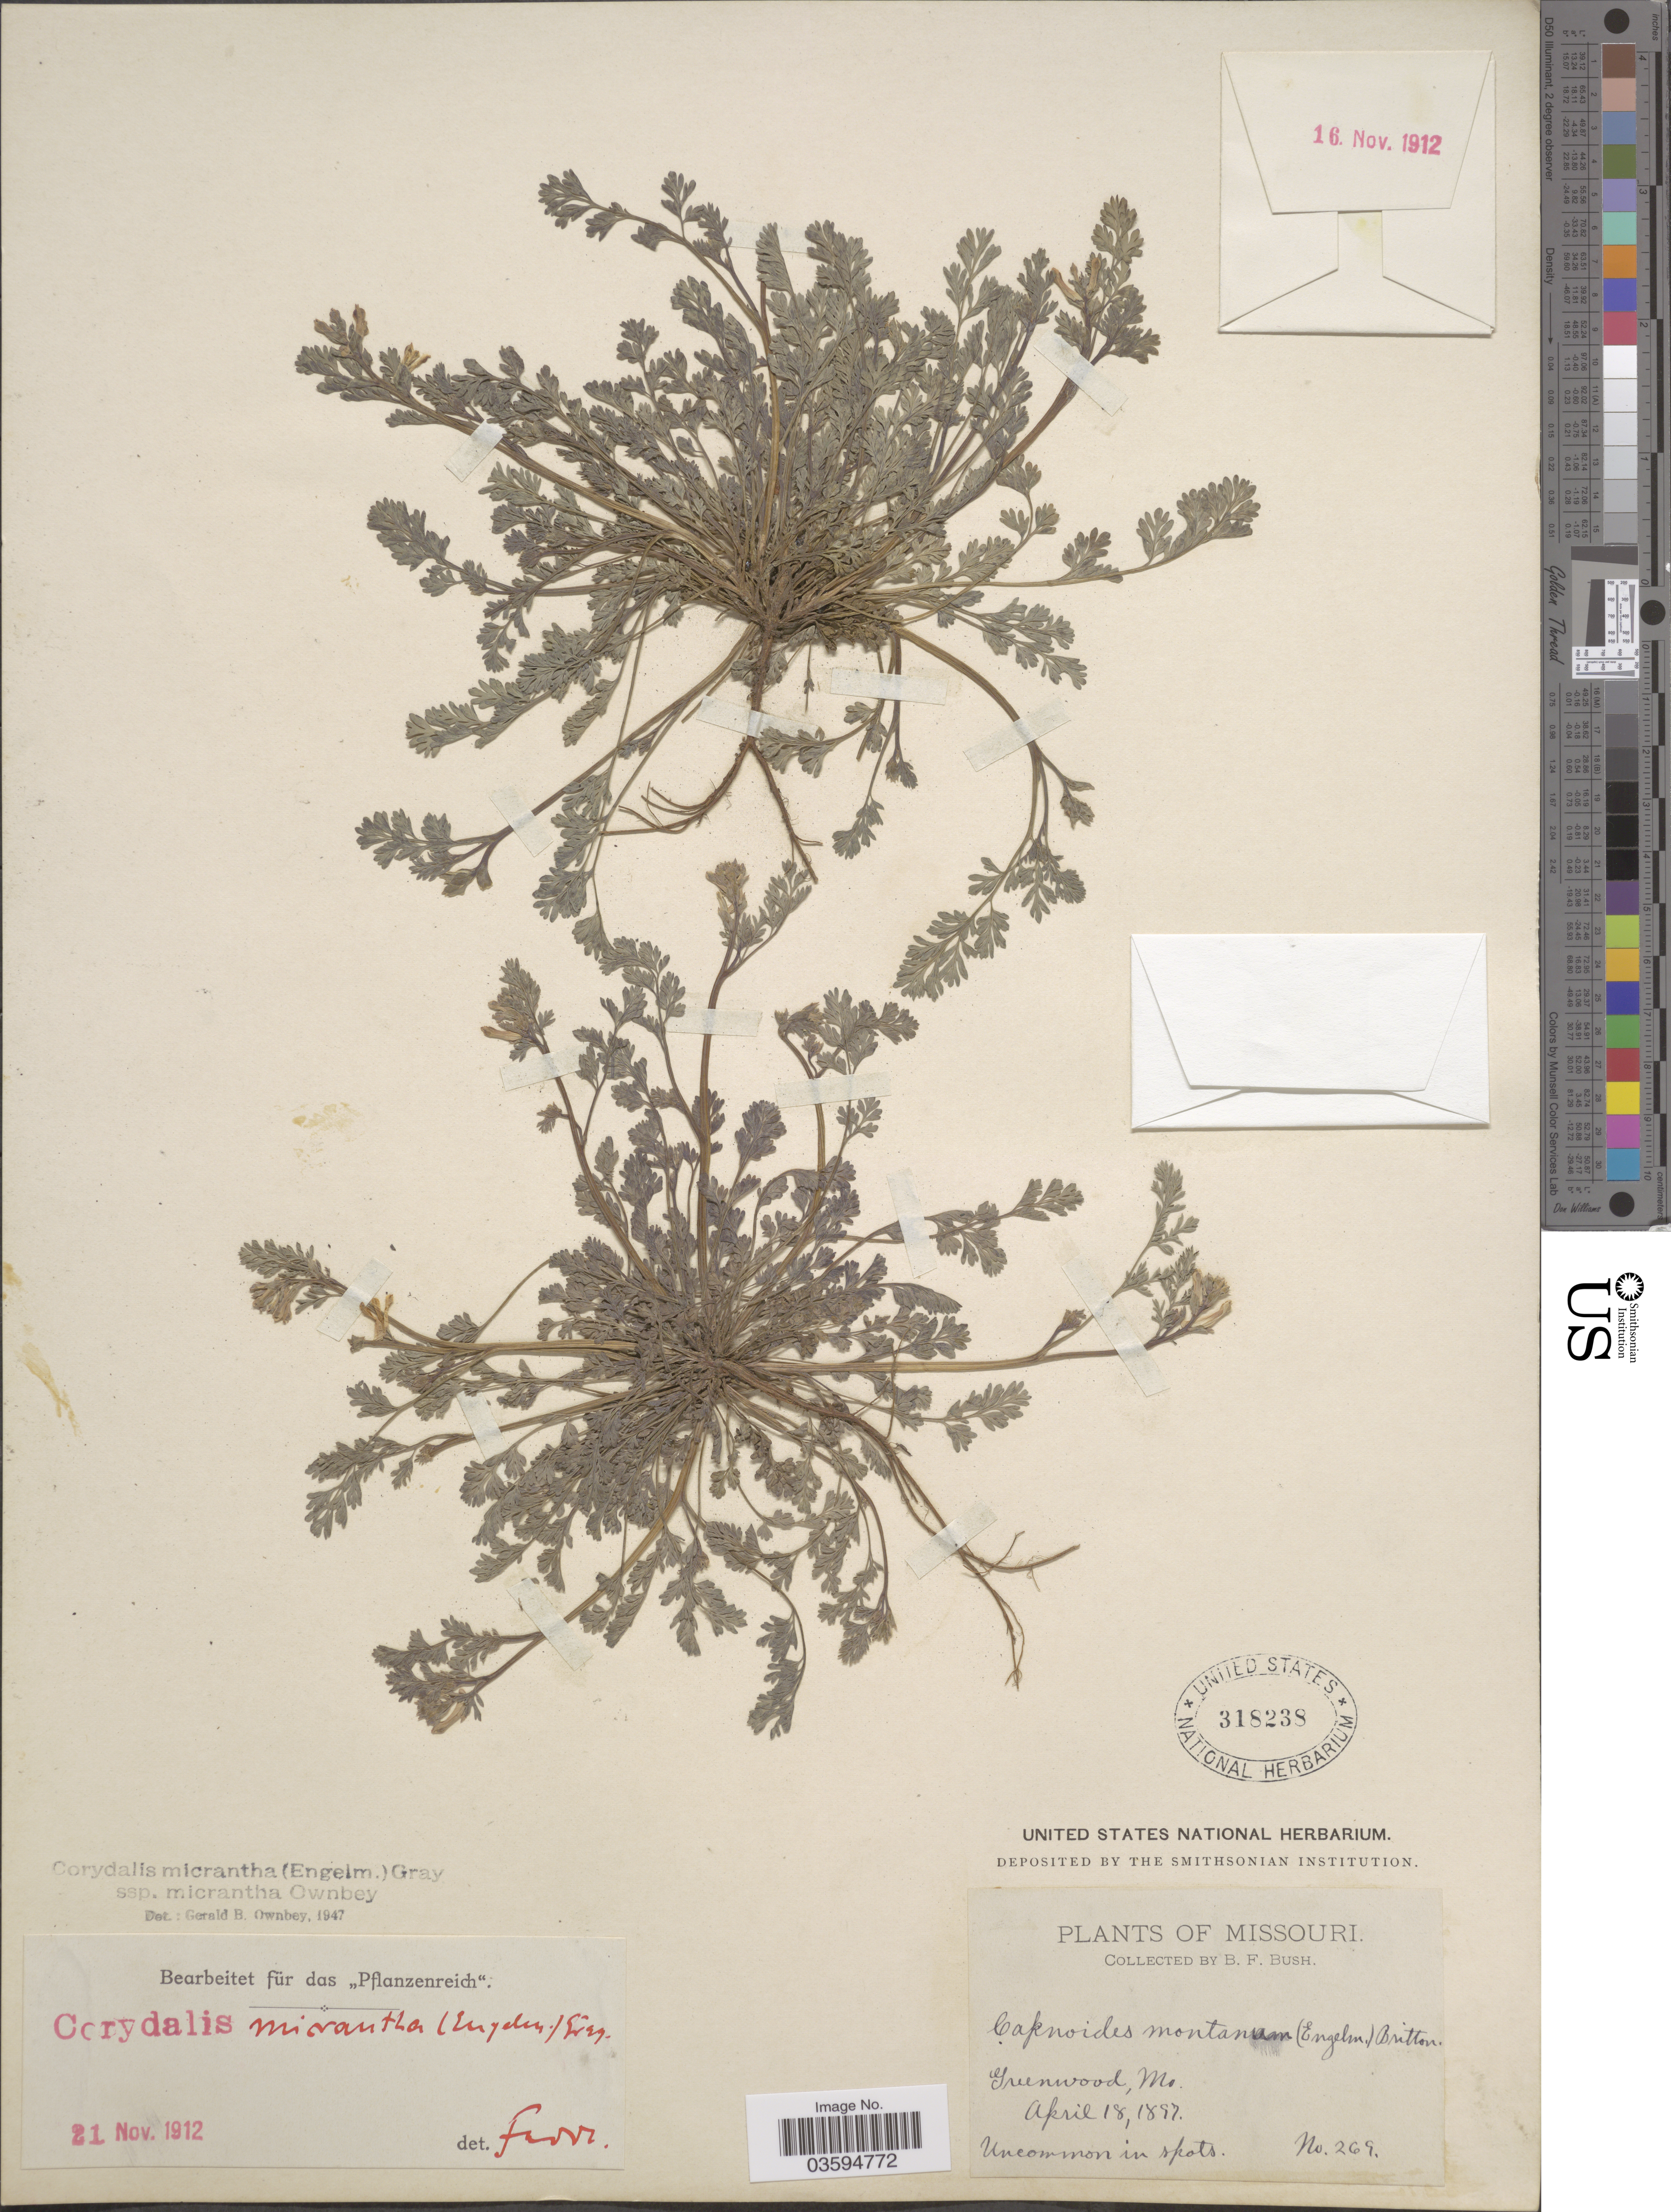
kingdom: Plantae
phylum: Tracheophyta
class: Magnoliopsida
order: Ranunculales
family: Papaveraceae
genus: Corydalis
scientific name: Corydalis micrantha subsp. micrantha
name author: (Engelm. & A. Gray) A. Gray & J.M. Coult.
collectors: B. F. Bush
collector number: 269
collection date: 1897-04-18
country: United States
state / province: Missouri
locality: Greenwood.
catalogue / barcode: US 318238